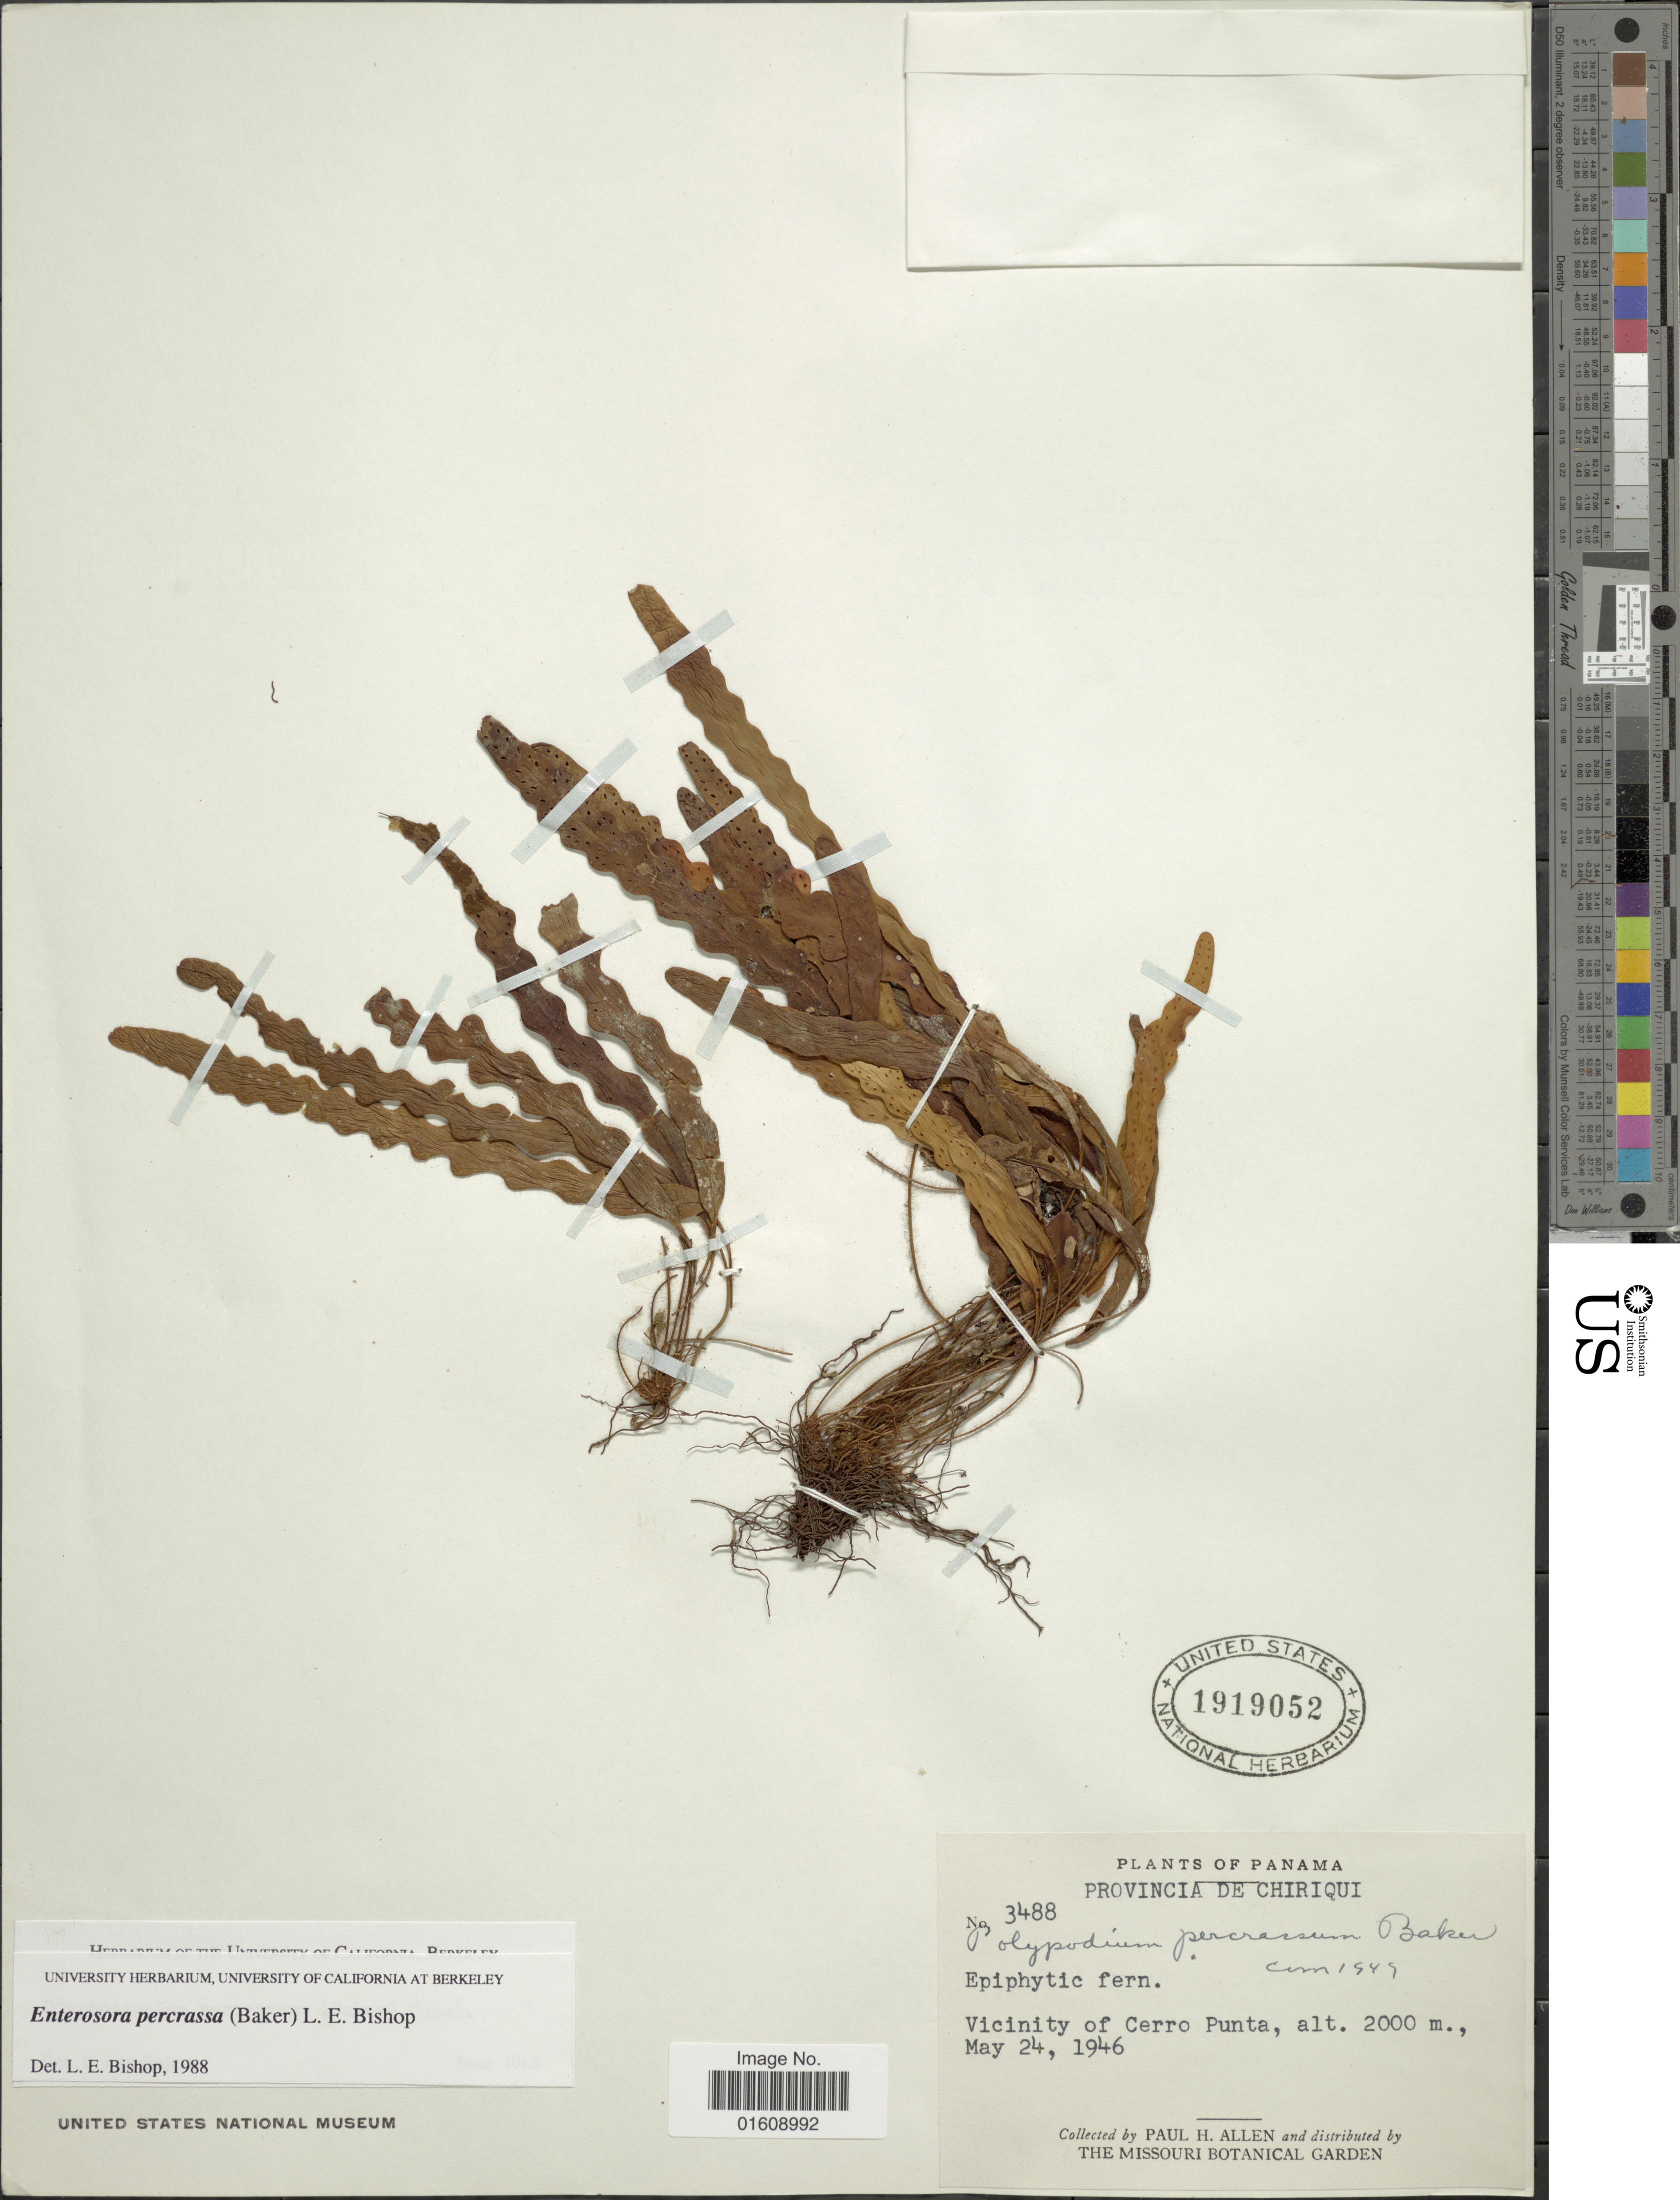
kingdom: Plantae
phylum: Tracheophyta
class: Polypodiopsida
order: Polypodiales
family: Polypodiaceae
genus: Enterosora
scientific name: Enterosora percrassa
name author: (Baker) L.E. Bishop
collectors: P. H. Allen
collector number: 3488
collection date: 1946-05-24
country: Panama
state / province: Chiriqui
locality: Panama, Provincia de Chiriqui, vicinity of Cerro Punta.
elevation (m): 2000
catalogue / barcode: US 1919052